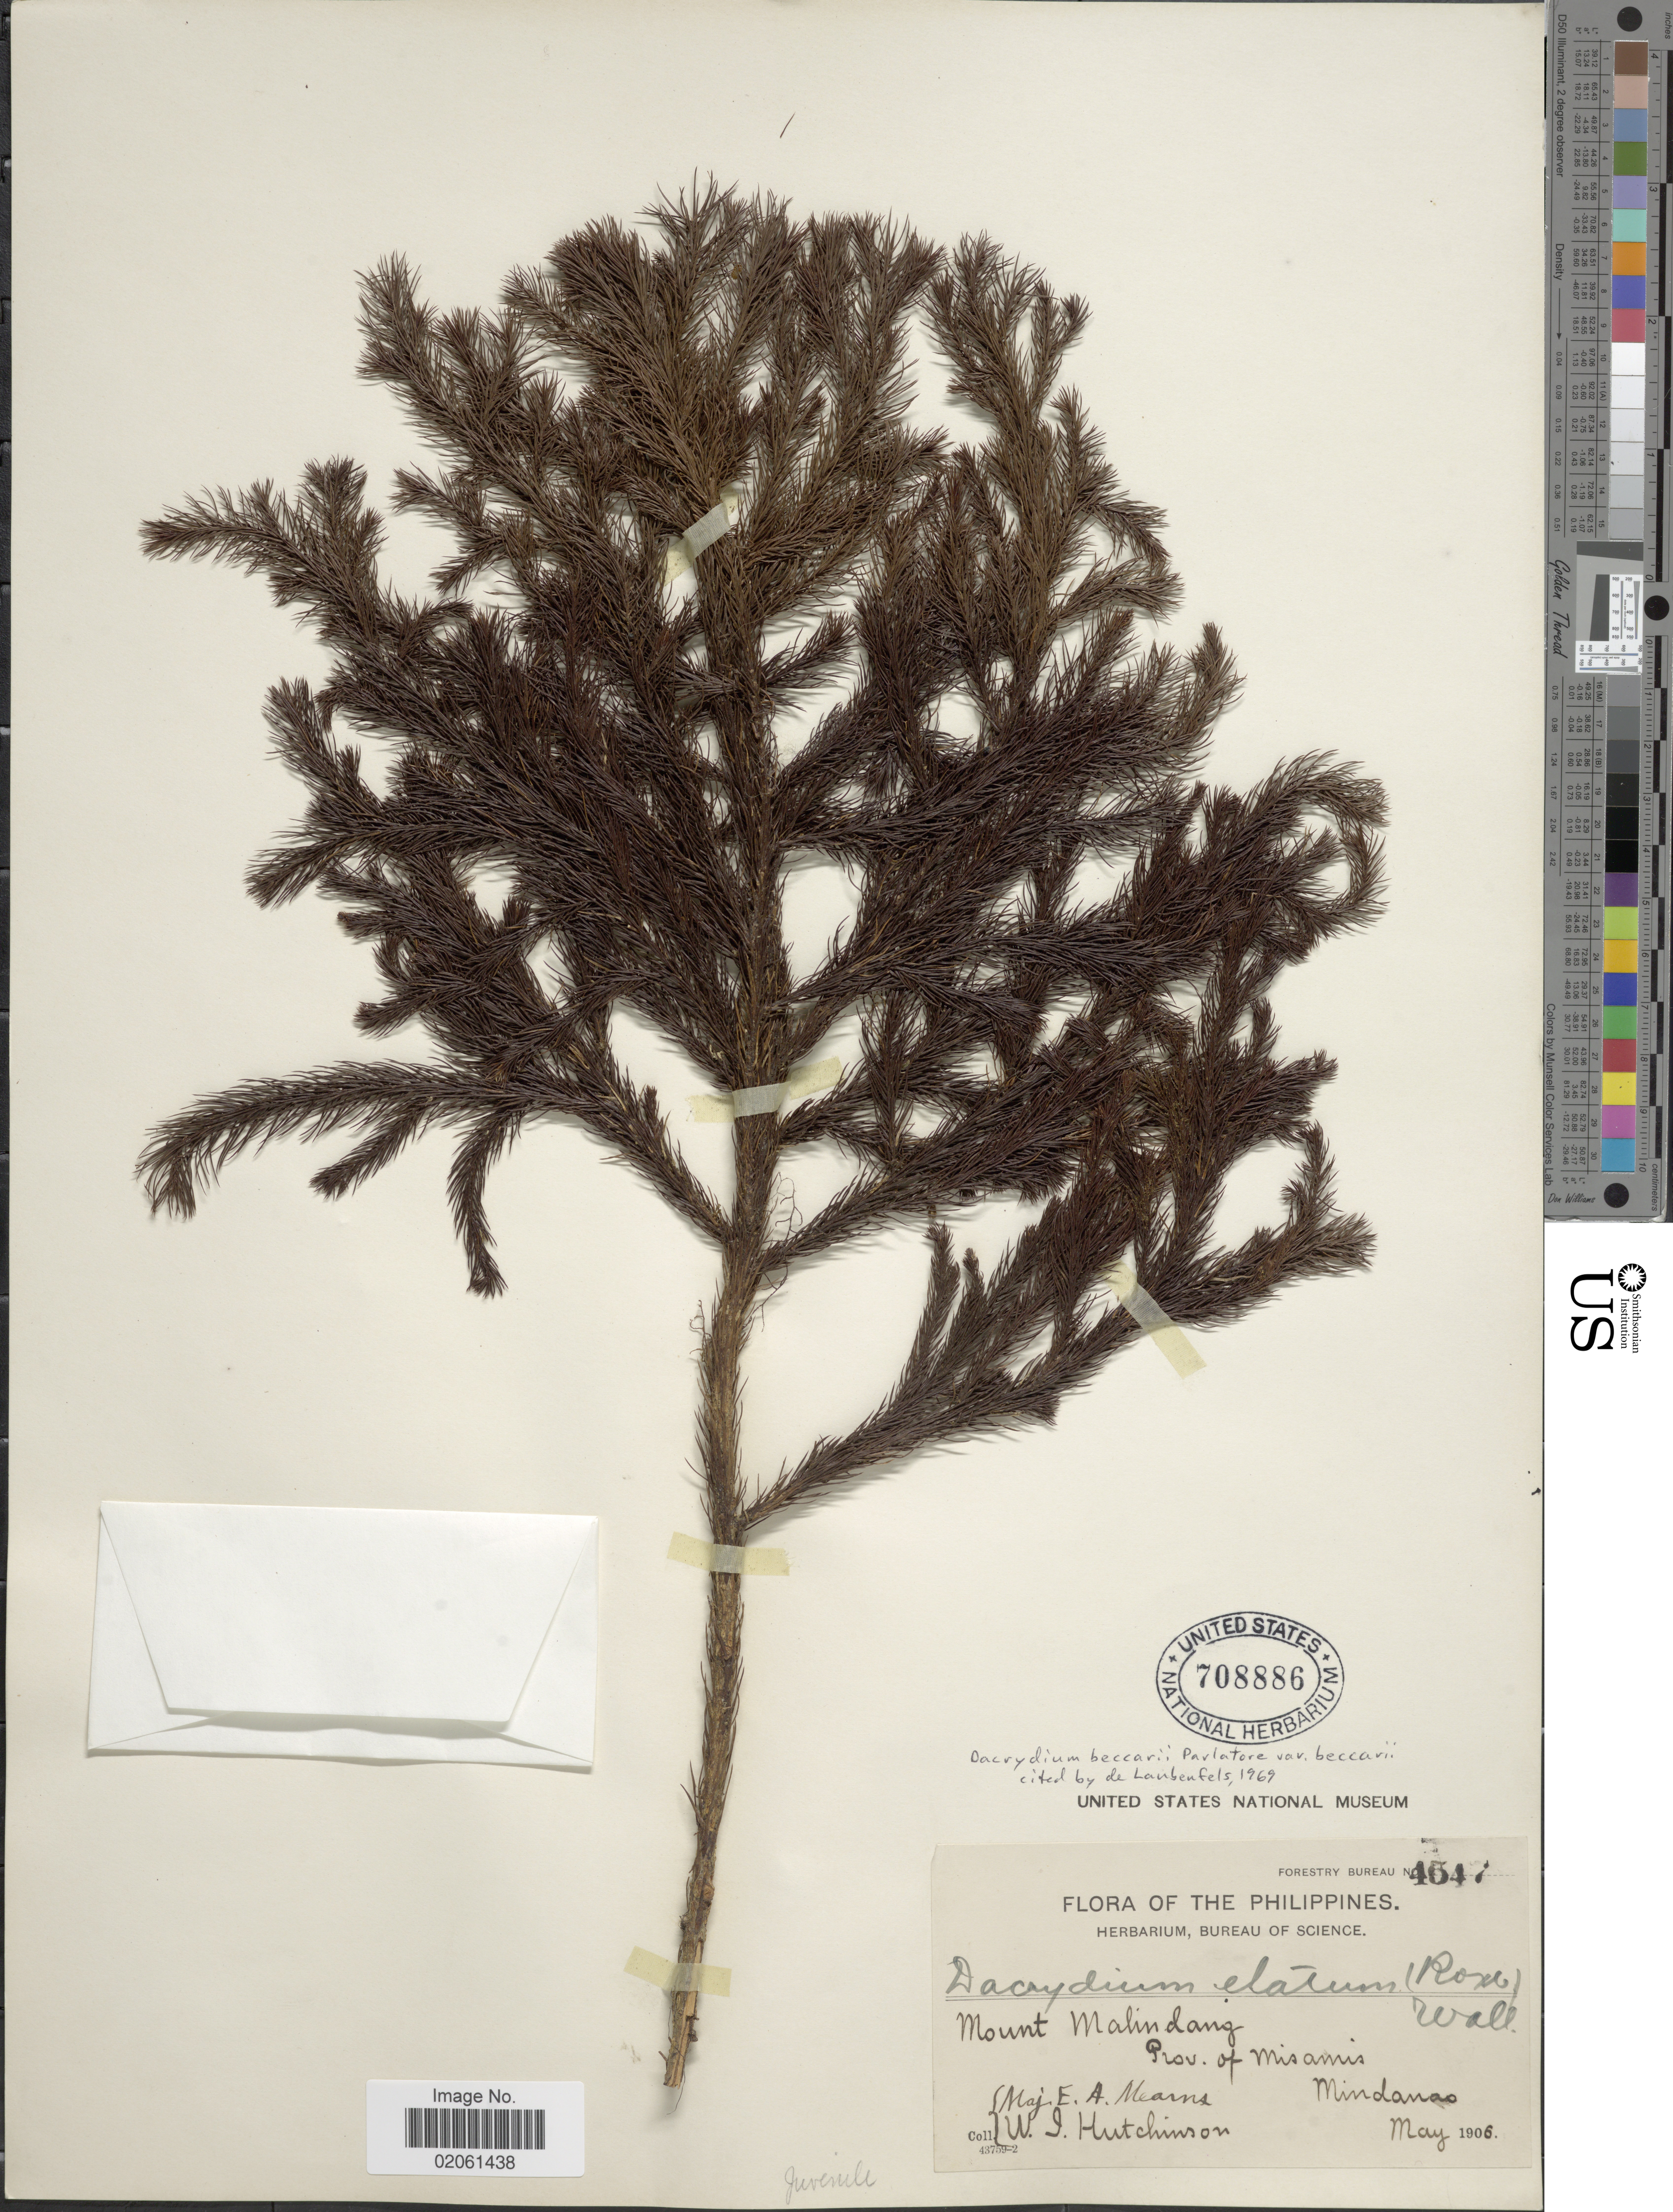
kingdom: Plantae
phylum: Tracheophyta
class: Pinopsida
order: Pinales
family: Podocarpaceae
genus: Dacrydium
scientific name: Dacrydium beccarii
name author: Parl.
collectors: E. A. Mearns & W. J. Hutchinson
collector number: Forestry Bureau 4547*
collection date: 1906-05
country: Philippines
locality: Mount Malindang, Prov. of Misamis, Mindanao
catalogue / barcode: US 708886